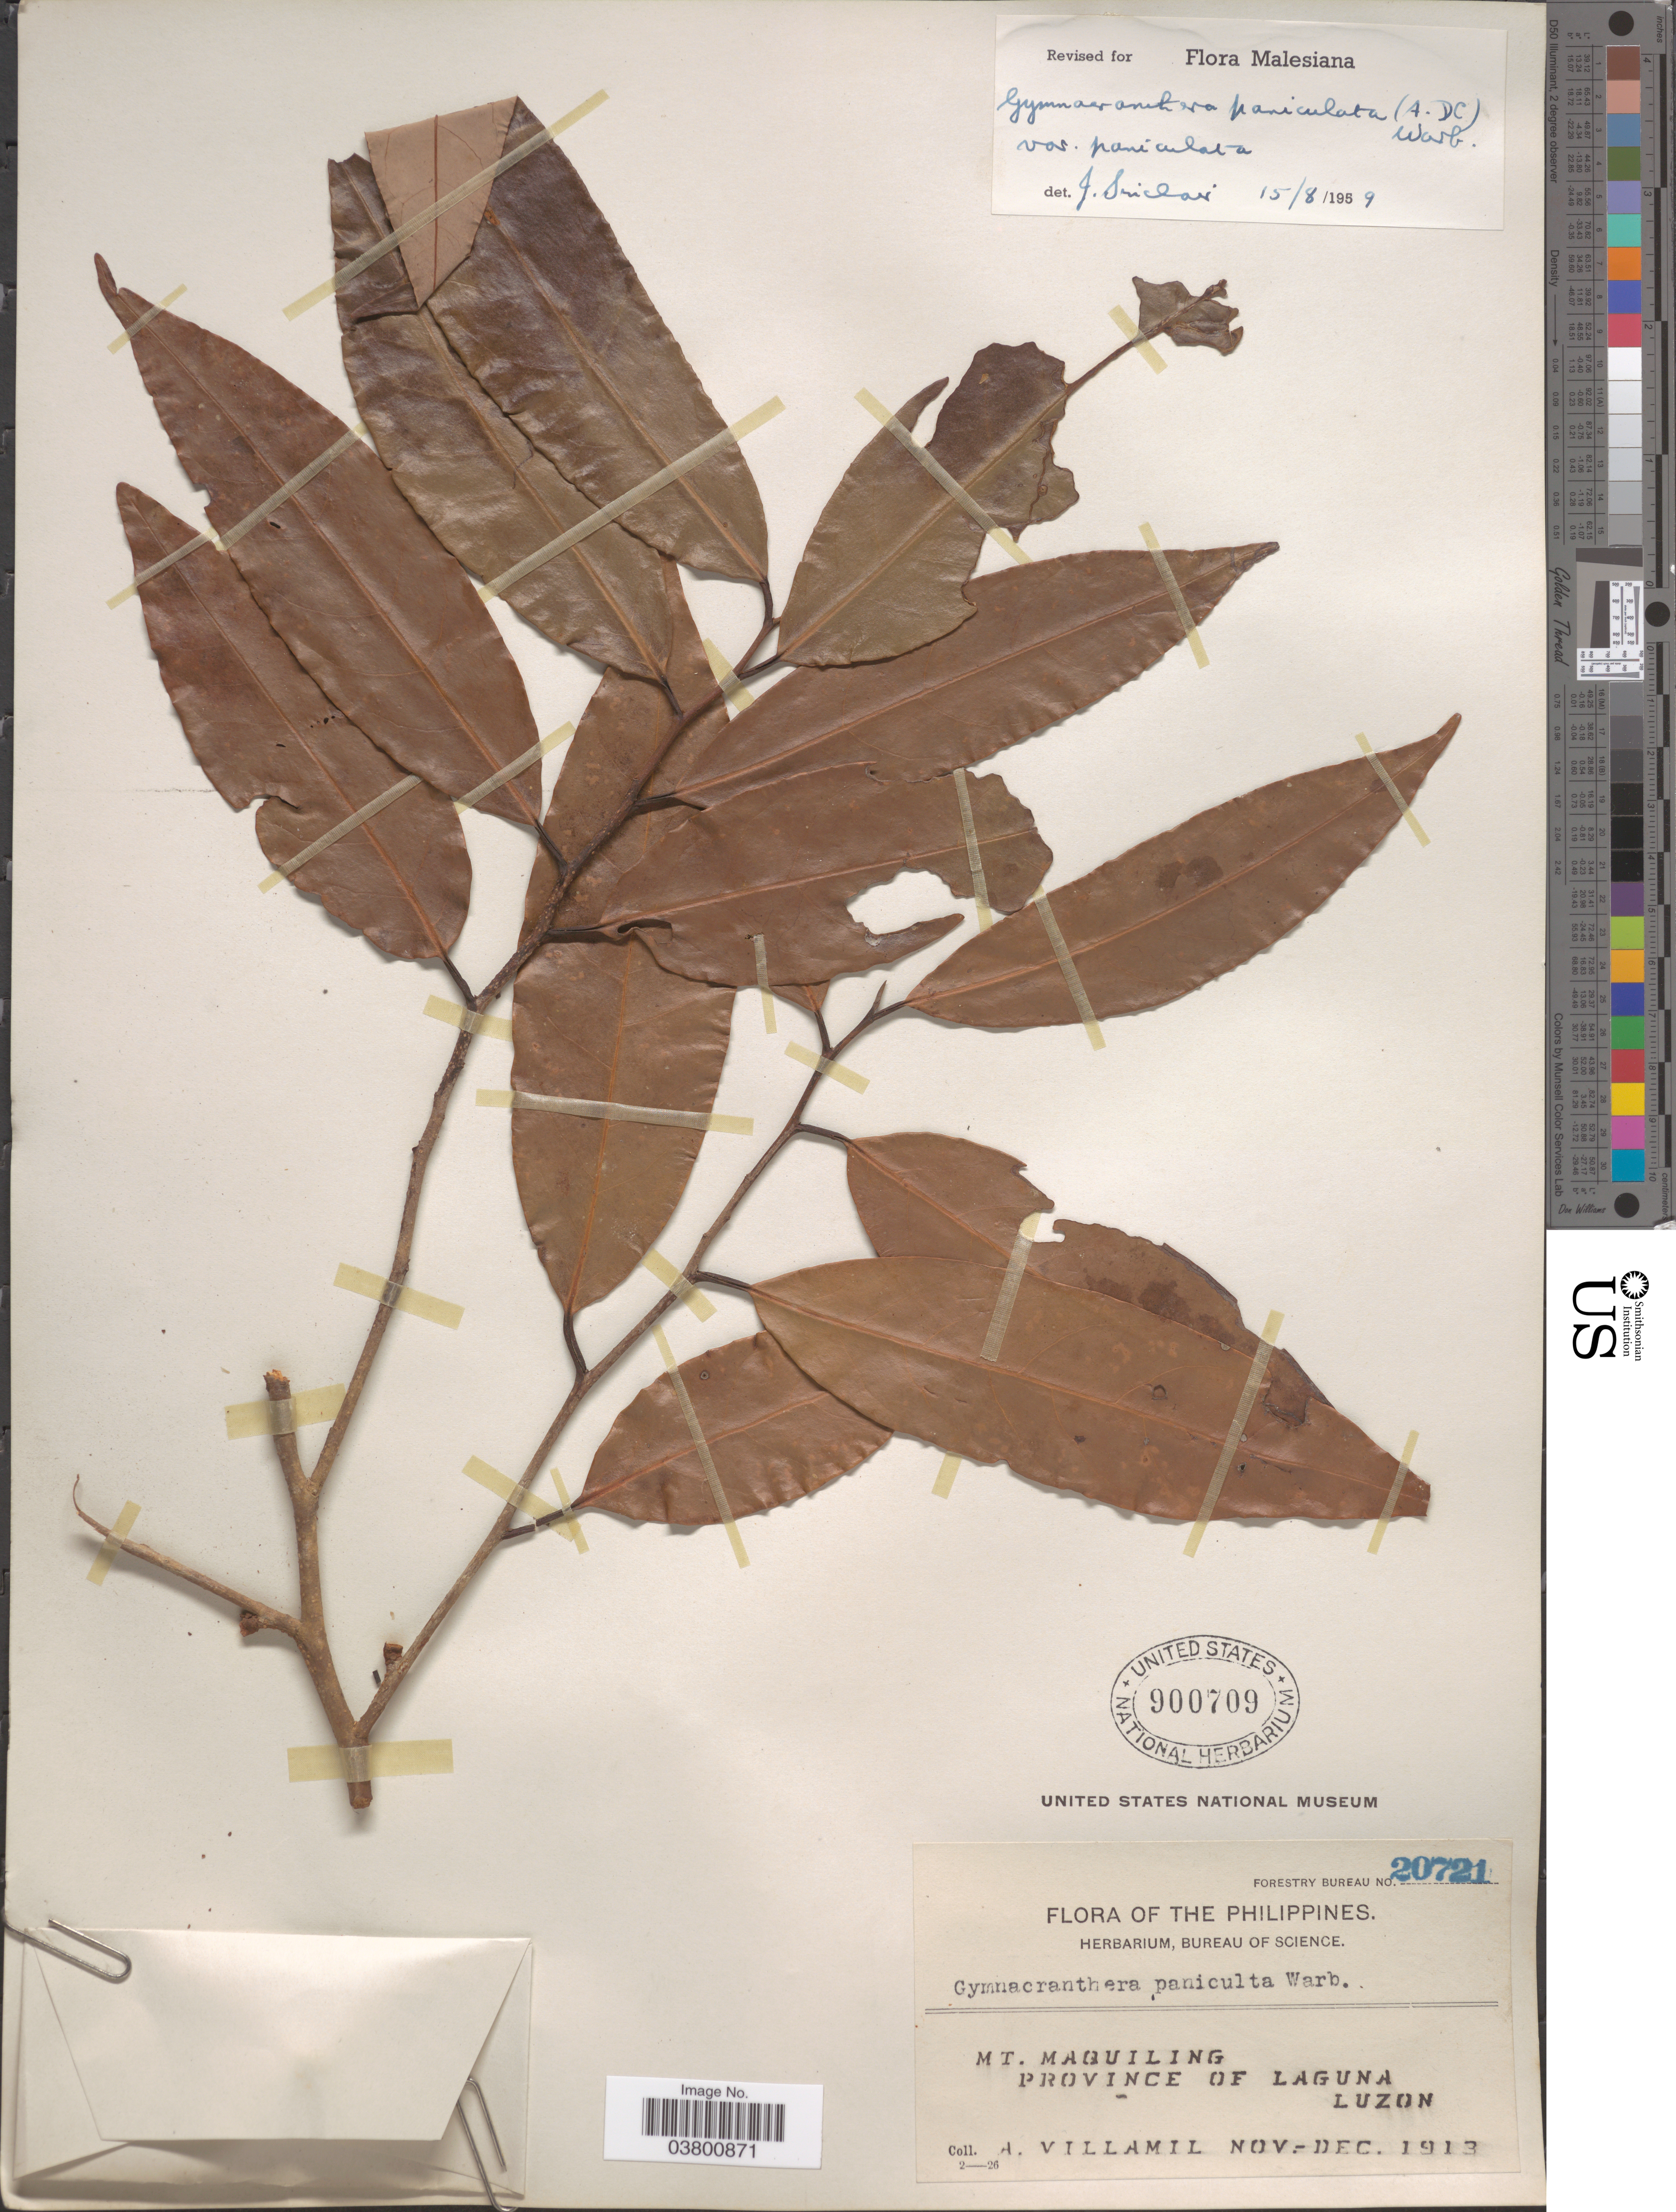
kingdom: Plantae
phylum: Tracheophyta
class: Magnoliopsida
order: Magnoliales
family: Myristicaceae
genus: Gymnacranthera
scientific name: Gymnacranthera paniculata var. paniculata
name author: (A. DC.) Warb.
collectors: A. Villamil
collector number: Forestry Bureau 20721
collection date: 1913-11/1913-12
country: Philippines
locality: Mt. Maquiling. Province of Laguna, Luzon.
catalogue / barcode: US 900709